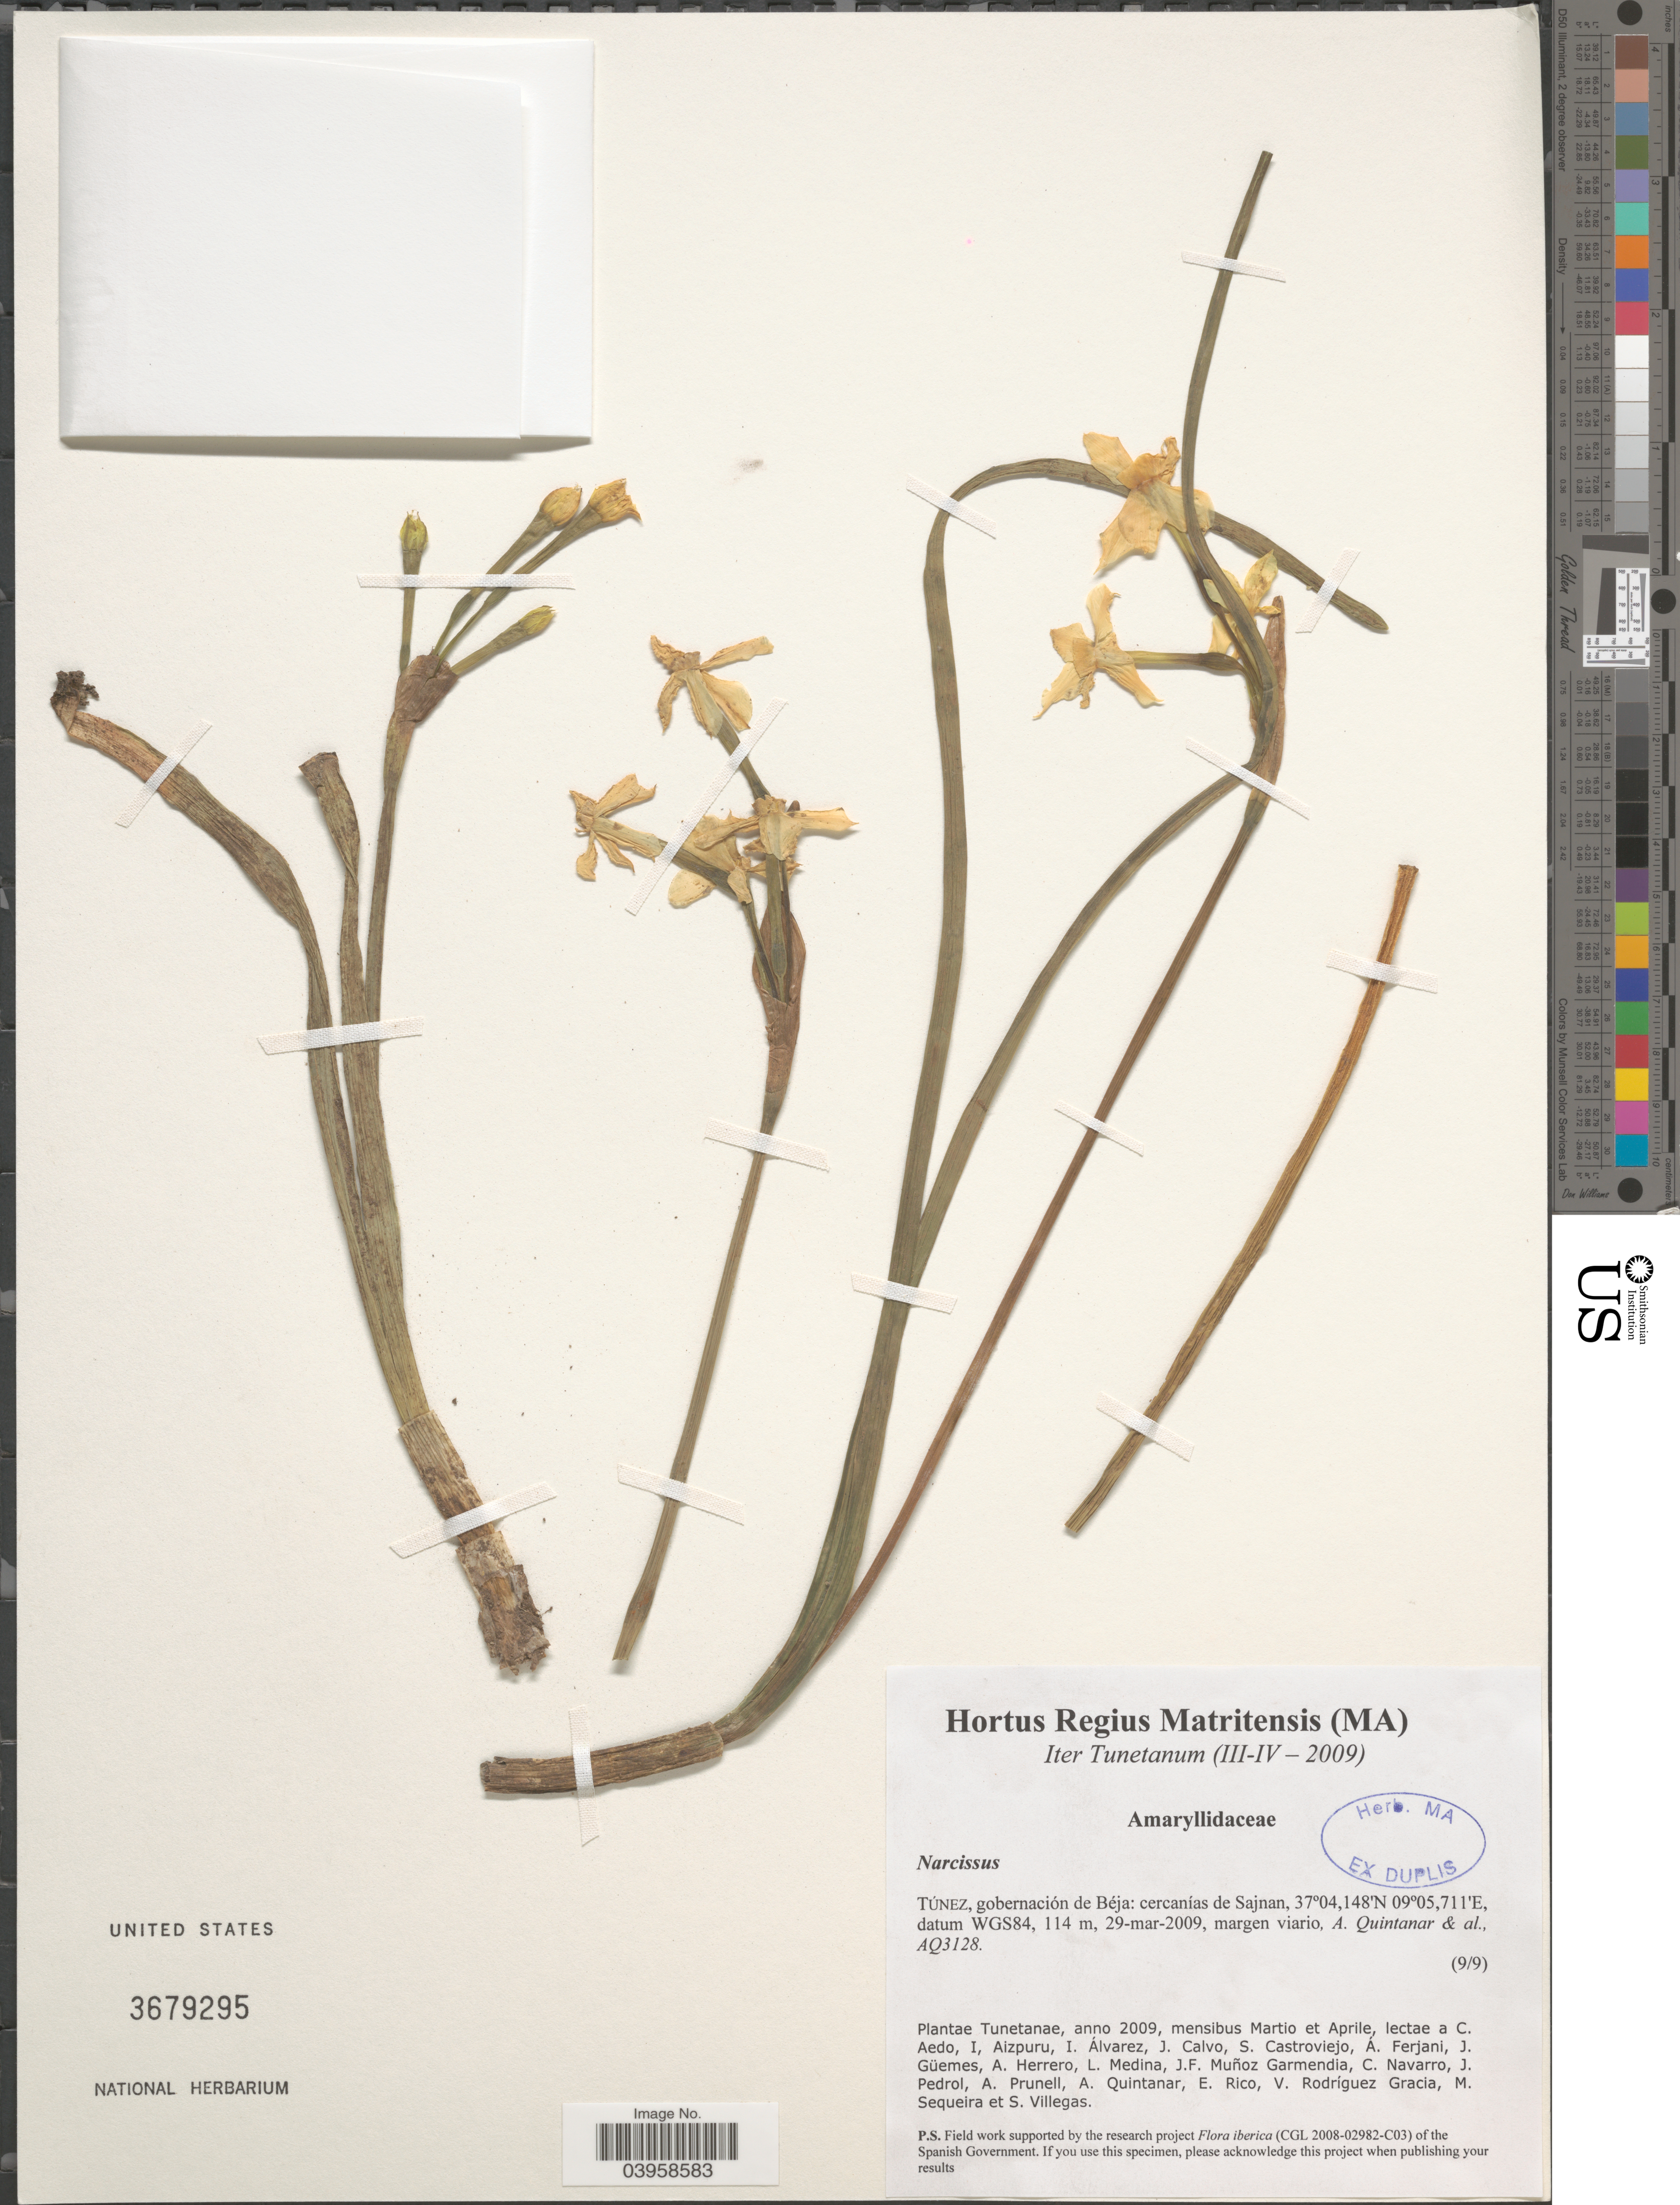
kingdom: Plantae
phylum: Tracheophyta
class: Liliopsida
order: Asparagales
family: Amaryllidaceae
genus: Narcissus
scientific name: Narcissus sp.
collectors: A. Quintanar, C. Aedo, I. Aizpuru, I. Alvarez & et al.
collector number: AQ3128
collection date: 2009-03-29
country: Tunisia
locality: Gobernación de Béja: cercanías de Sajnan.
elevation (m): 114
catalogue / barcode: US 3679295